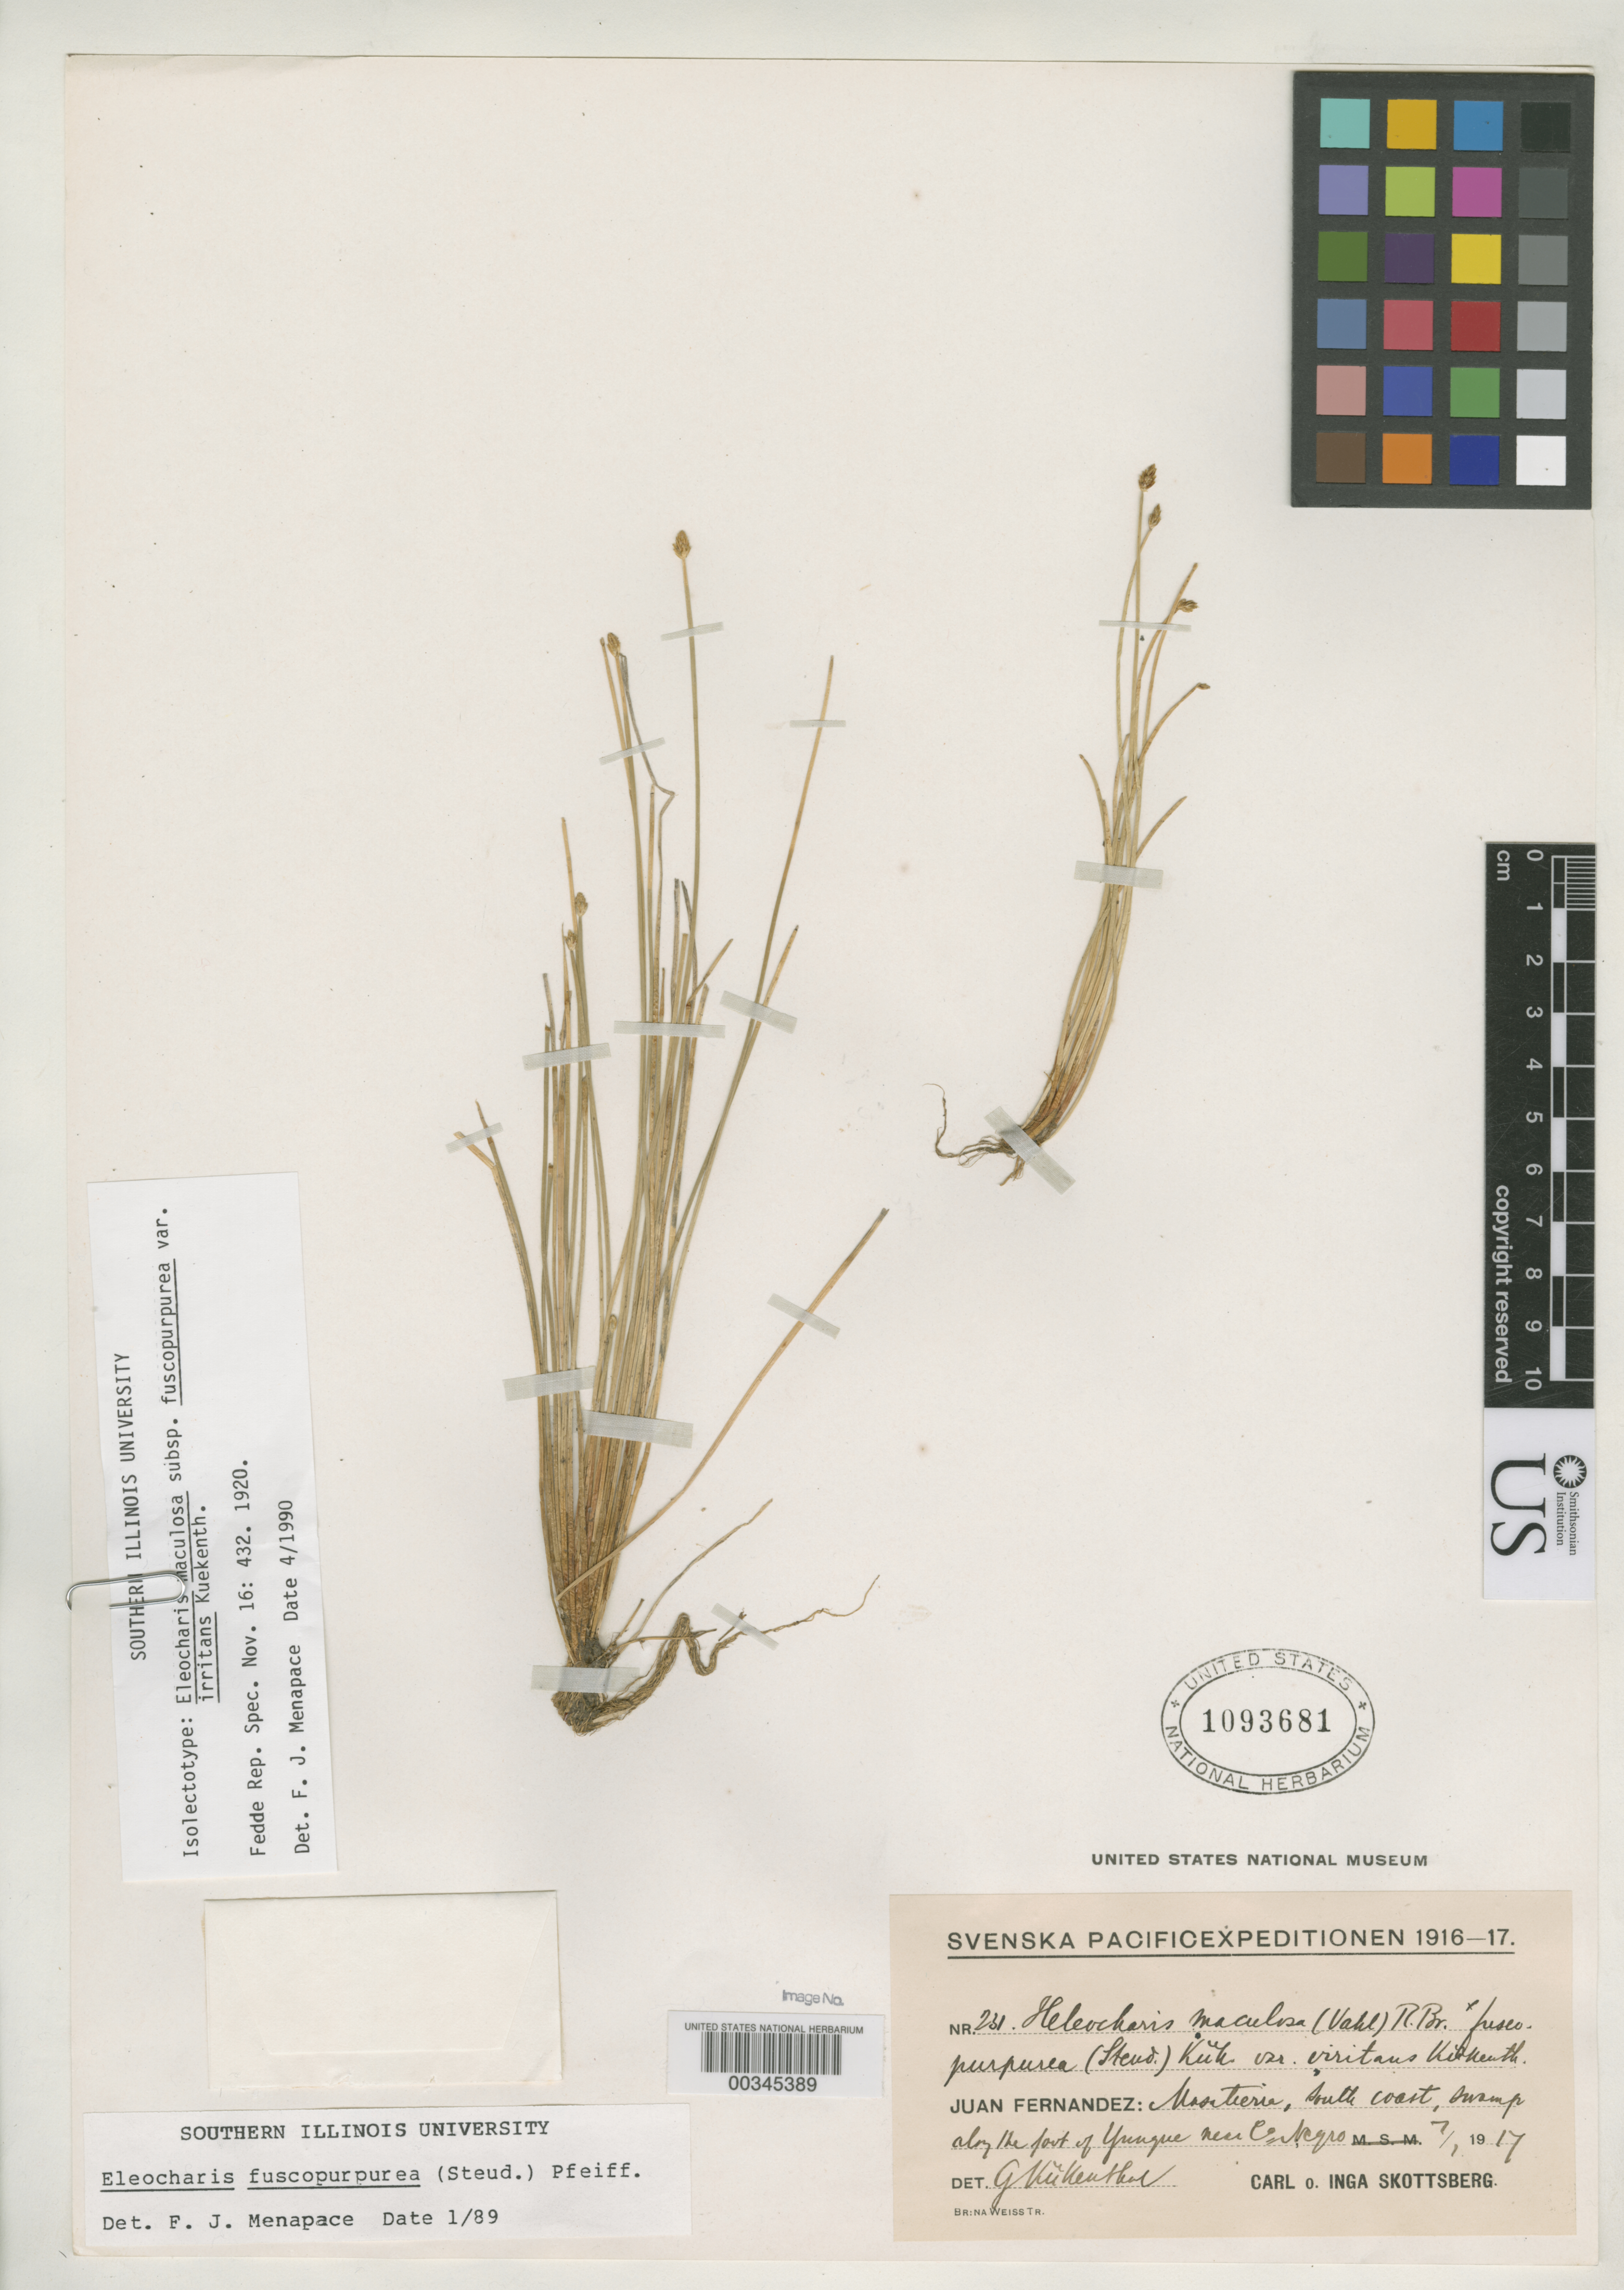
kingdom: Plantae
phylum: Tracheophyta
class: Liliopsida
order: Poales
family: Cyperaceae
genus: Heleocharis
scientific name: Heleocharis maculosa subsp. fuscopurpurea var. irritans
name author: Kük.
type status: Isolectotype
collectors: C. Skottsberg & I. Skottsberg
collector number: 231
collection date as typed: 07 Jan 1917 or 01 Jul 1917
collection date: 1917-01-07 or 1917-07-01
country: Chile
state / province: Valparaíso (V)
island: Isla Más a Tierra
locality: S coast, swamp along foot of Yunque near C. Negro.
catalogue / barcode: US 1093681